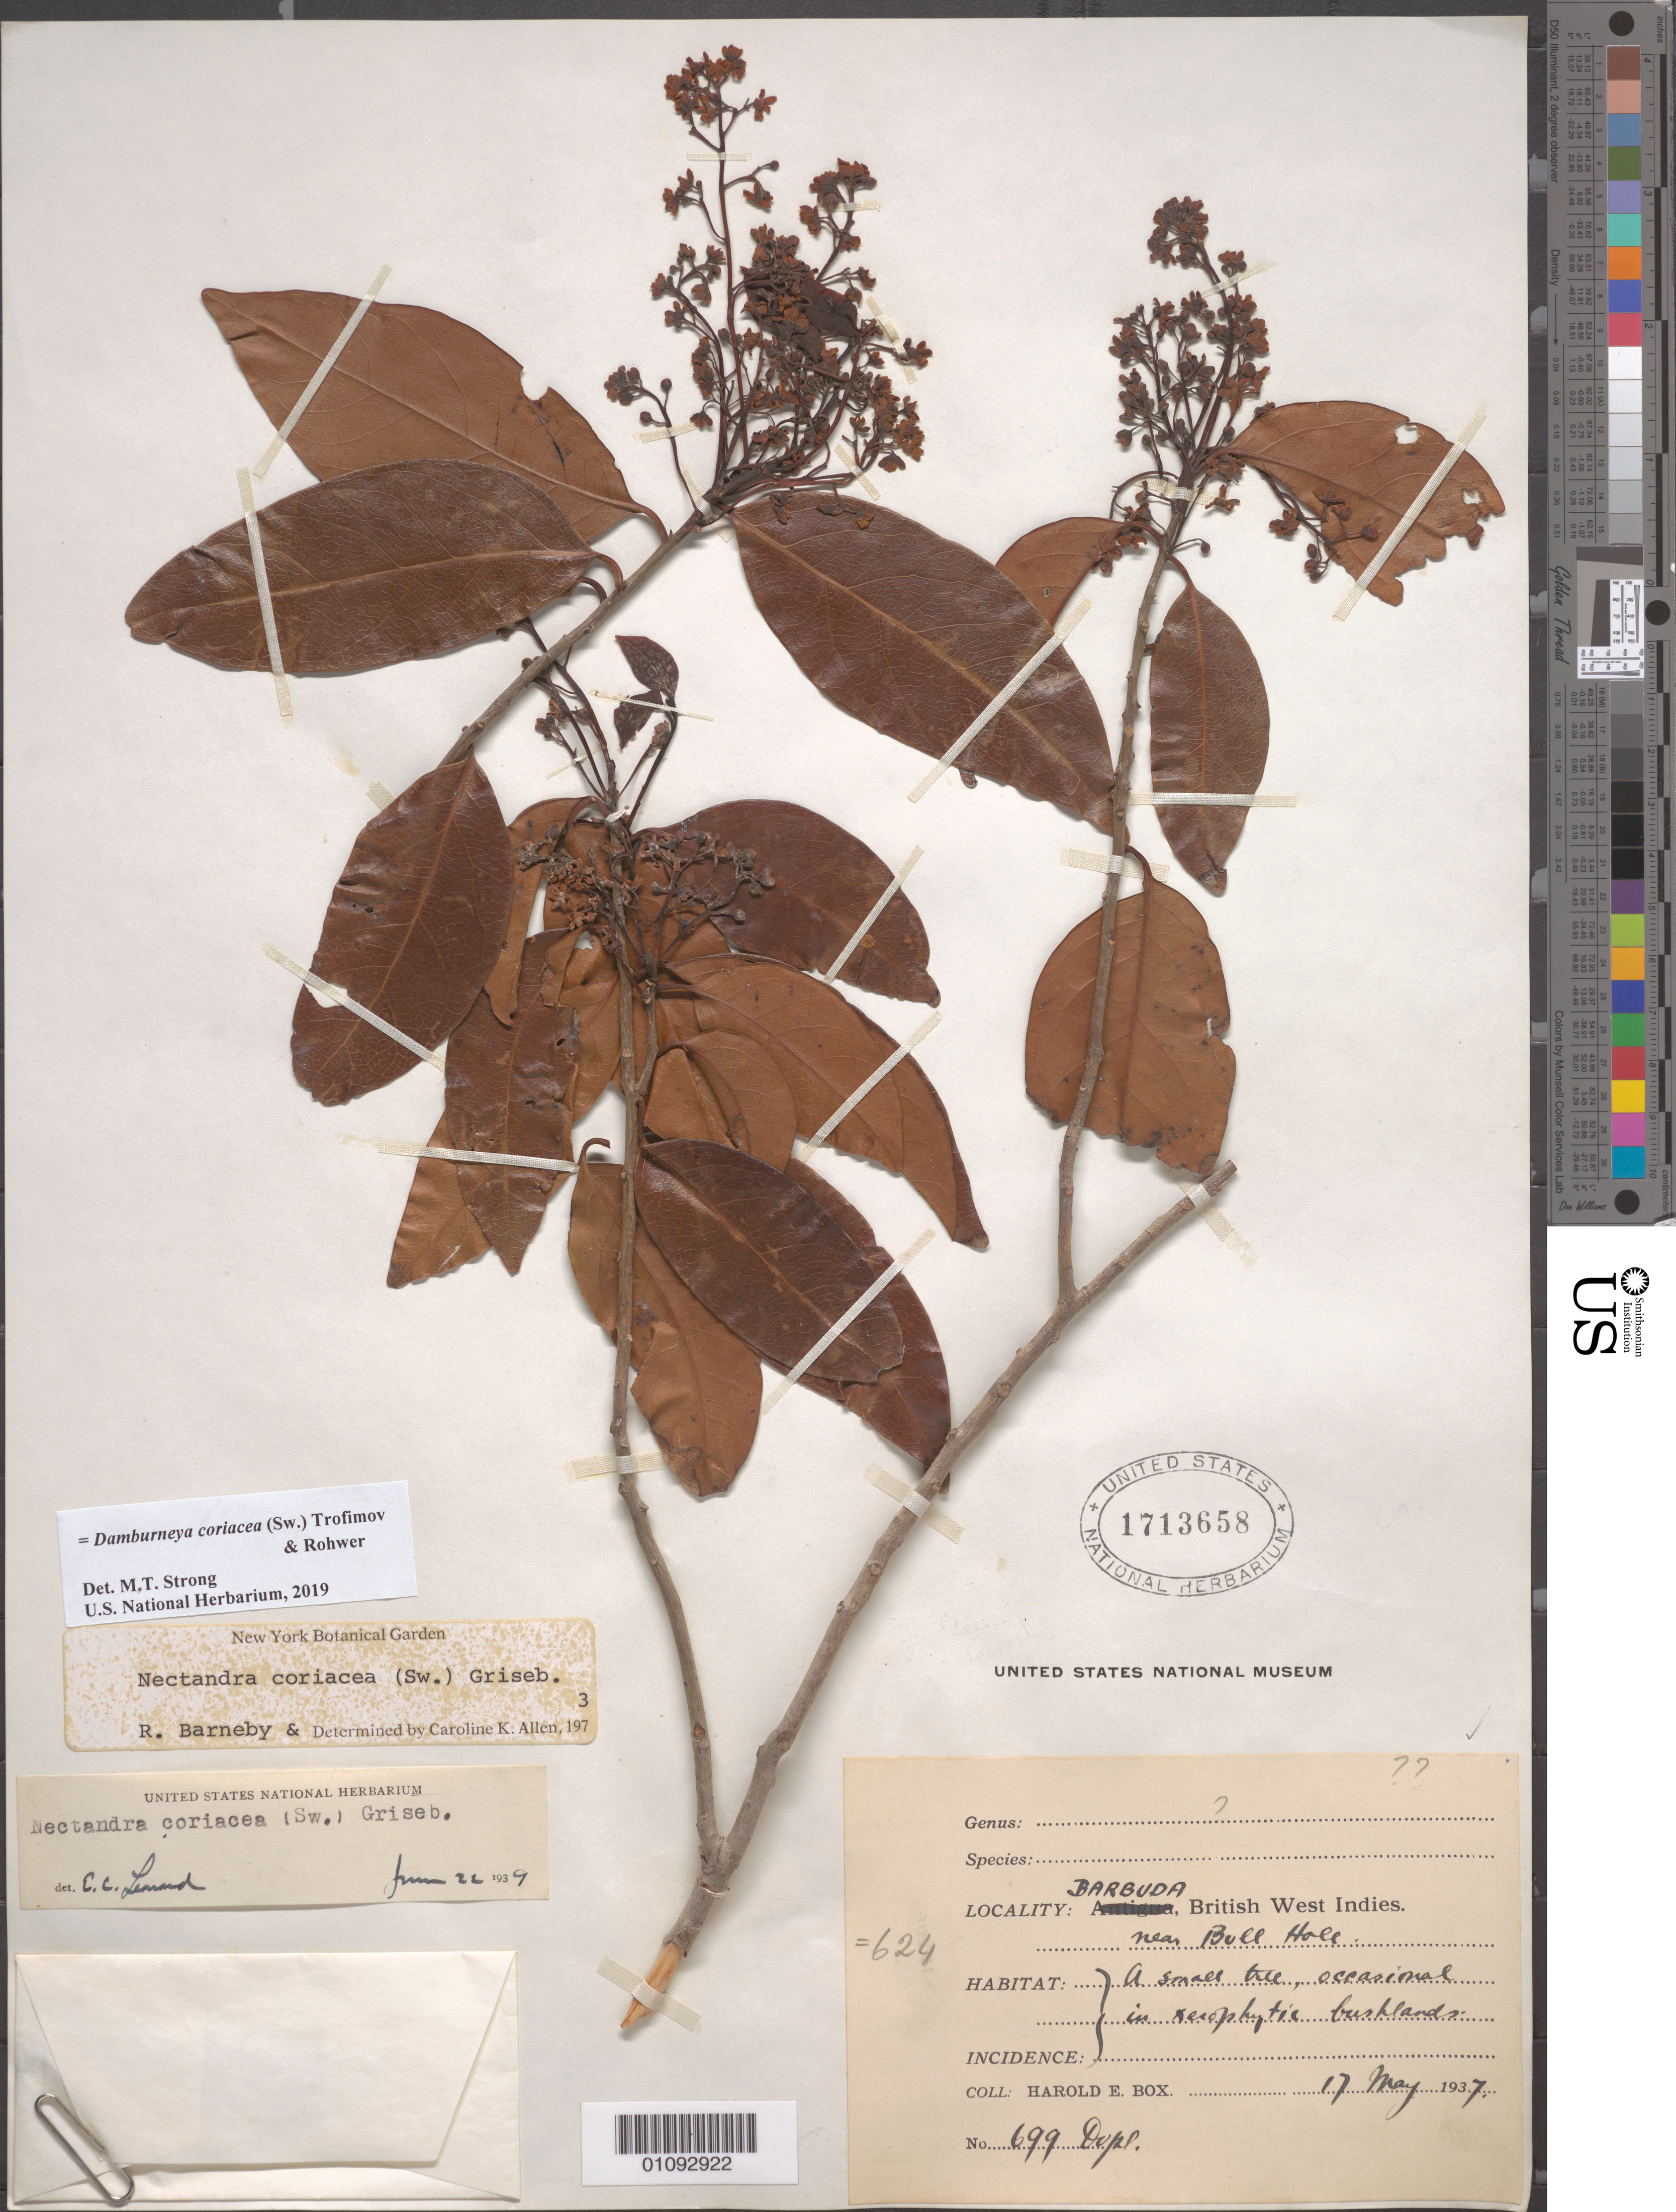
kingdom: Plantae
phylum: Tracheophyta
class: Magnoliopsida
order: Laurales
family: Lauraceae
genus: Damburneya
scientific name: Damburneya coriacea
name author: (Sw.) Trofimov & Rohwer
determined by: Strong, M. T., (US), Smithsonian Institution - National Museum of Natural History (UNITED STATES)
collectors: H. E. Box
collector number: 699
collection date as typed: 17 May 1937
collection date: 1937-05-17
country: Antigua and Barbuda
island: Barbuda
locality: Near Bull Hall.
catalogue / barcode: US 1713658